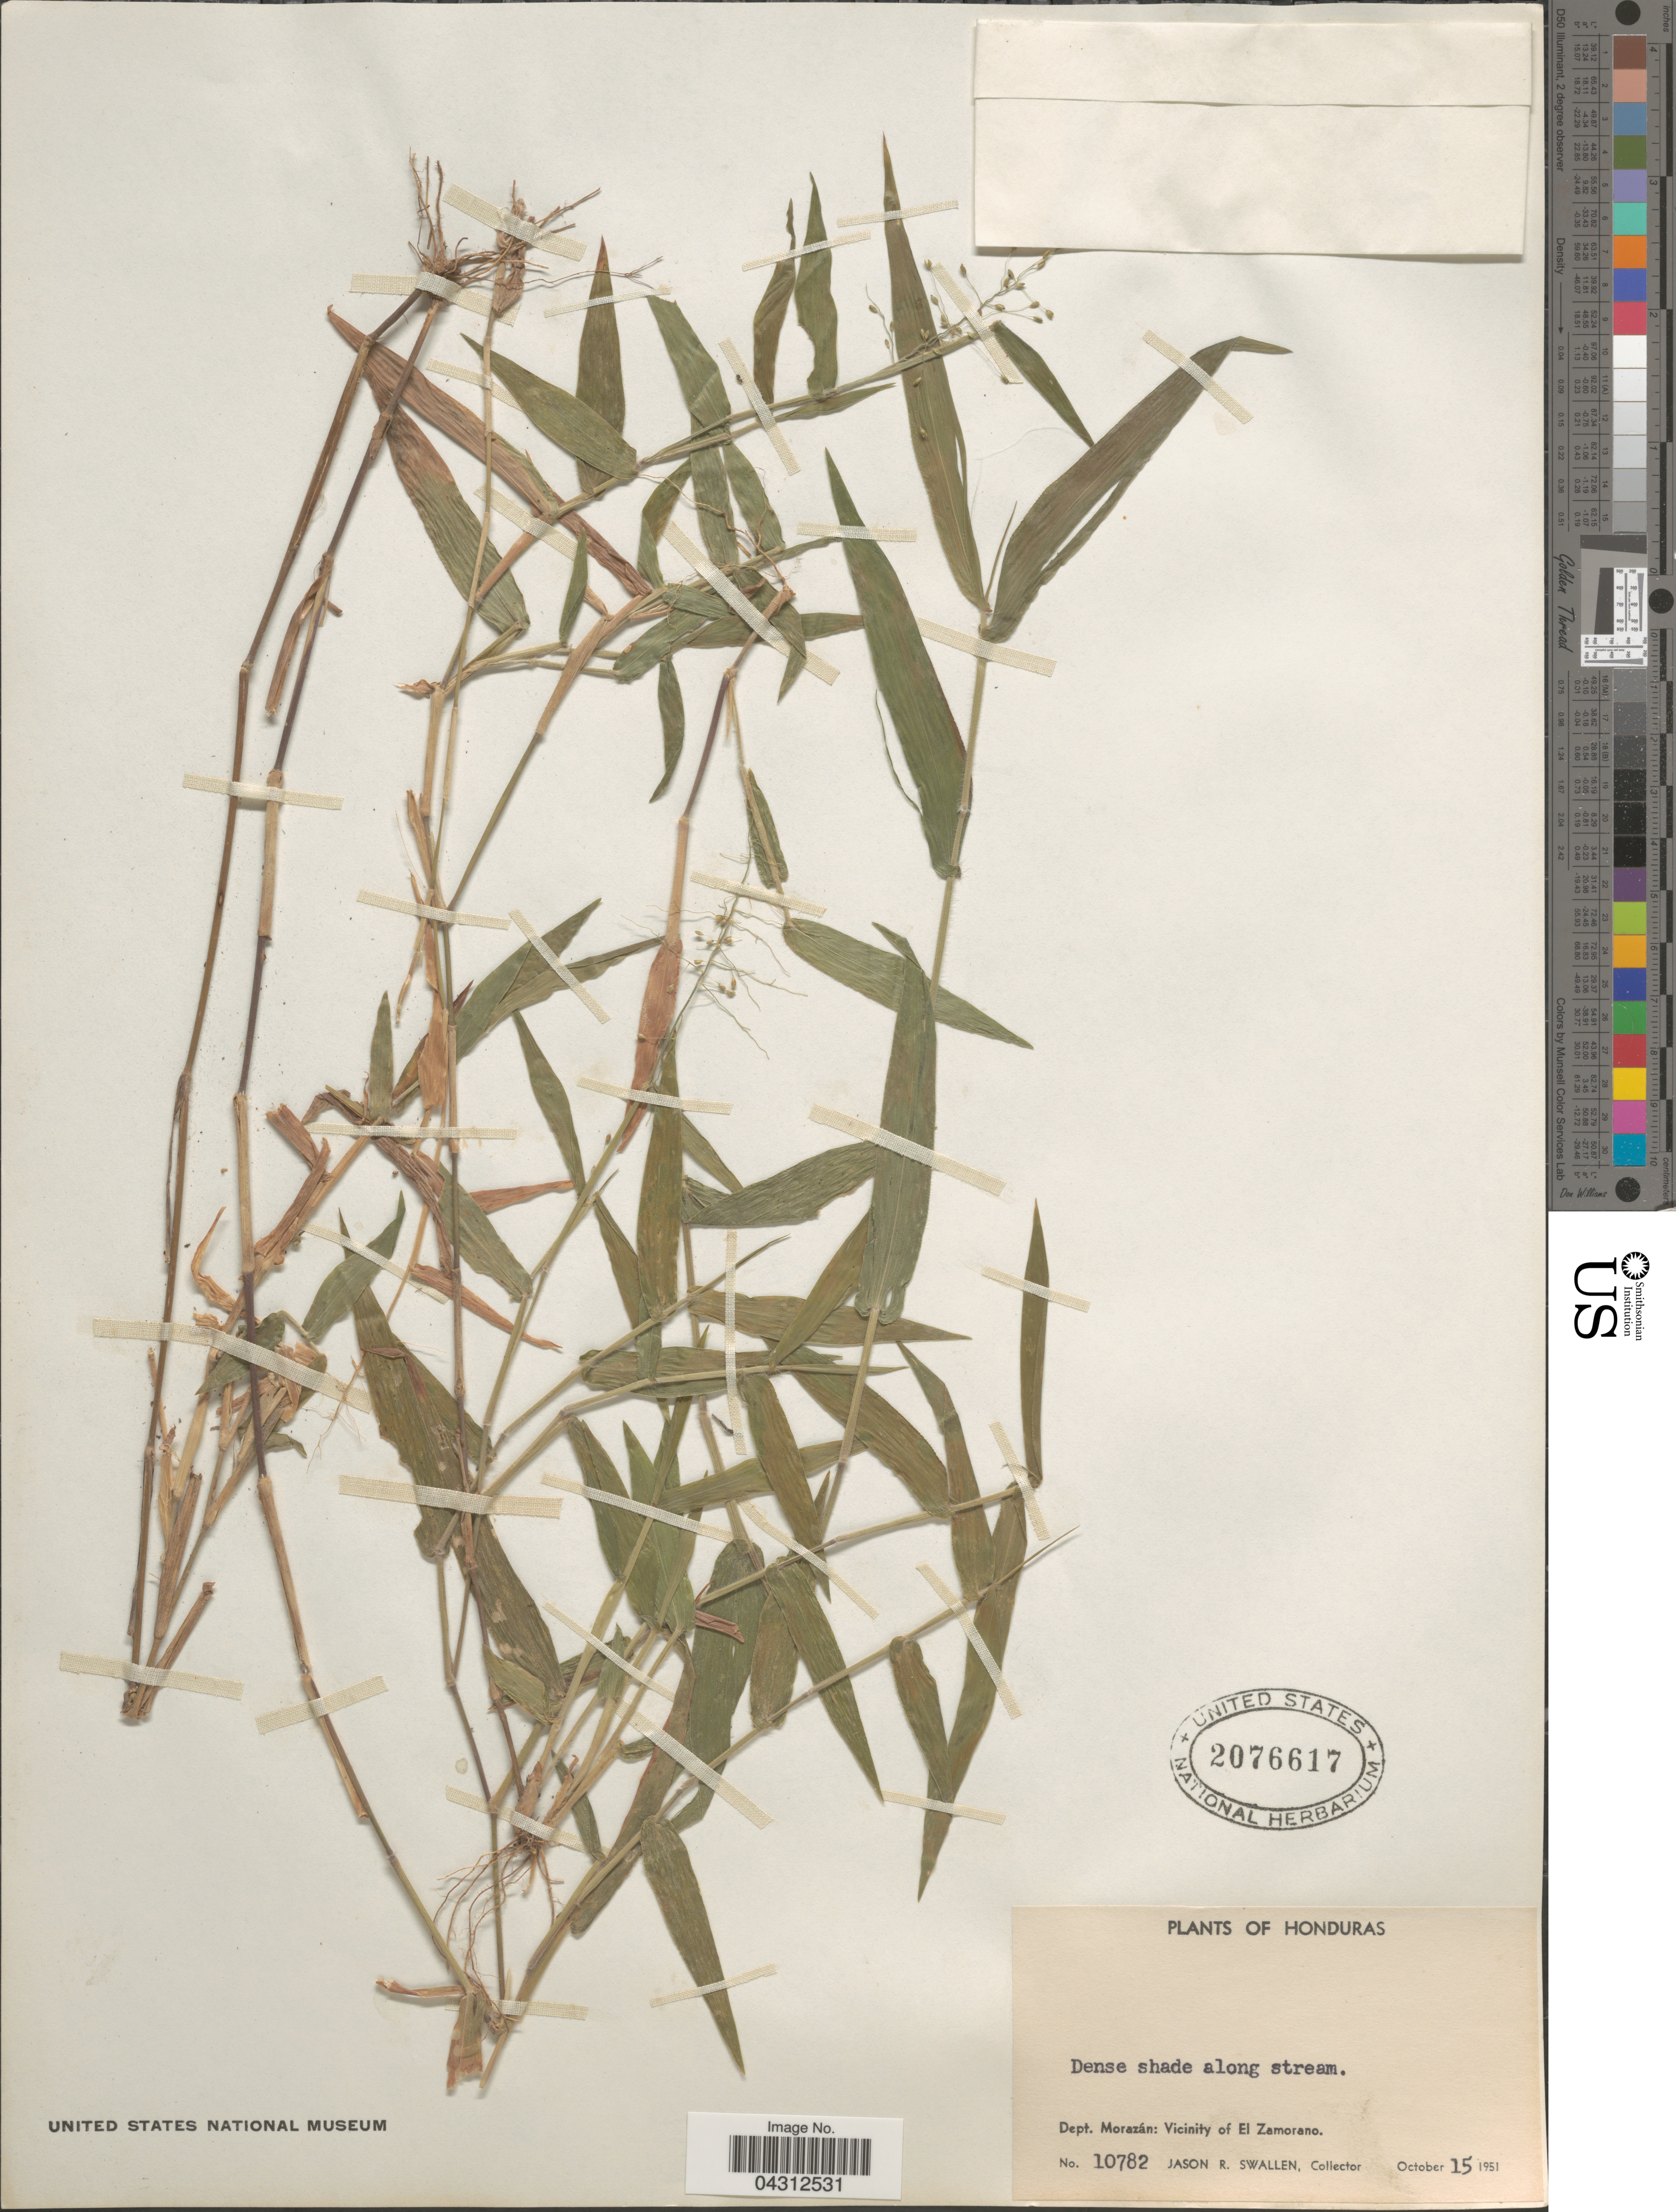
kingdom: Plantae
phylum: Tracheophyta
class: Liliopsida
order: Poales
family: Poaceae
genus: Panicum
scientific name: Panicum sp.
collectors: J. R. Swallen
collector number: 10782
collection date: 1951-10-15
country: El Salvador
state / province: Morazan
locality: Dept. Morazán: Vicinity of El Zamorano.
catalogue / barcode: US 2076617